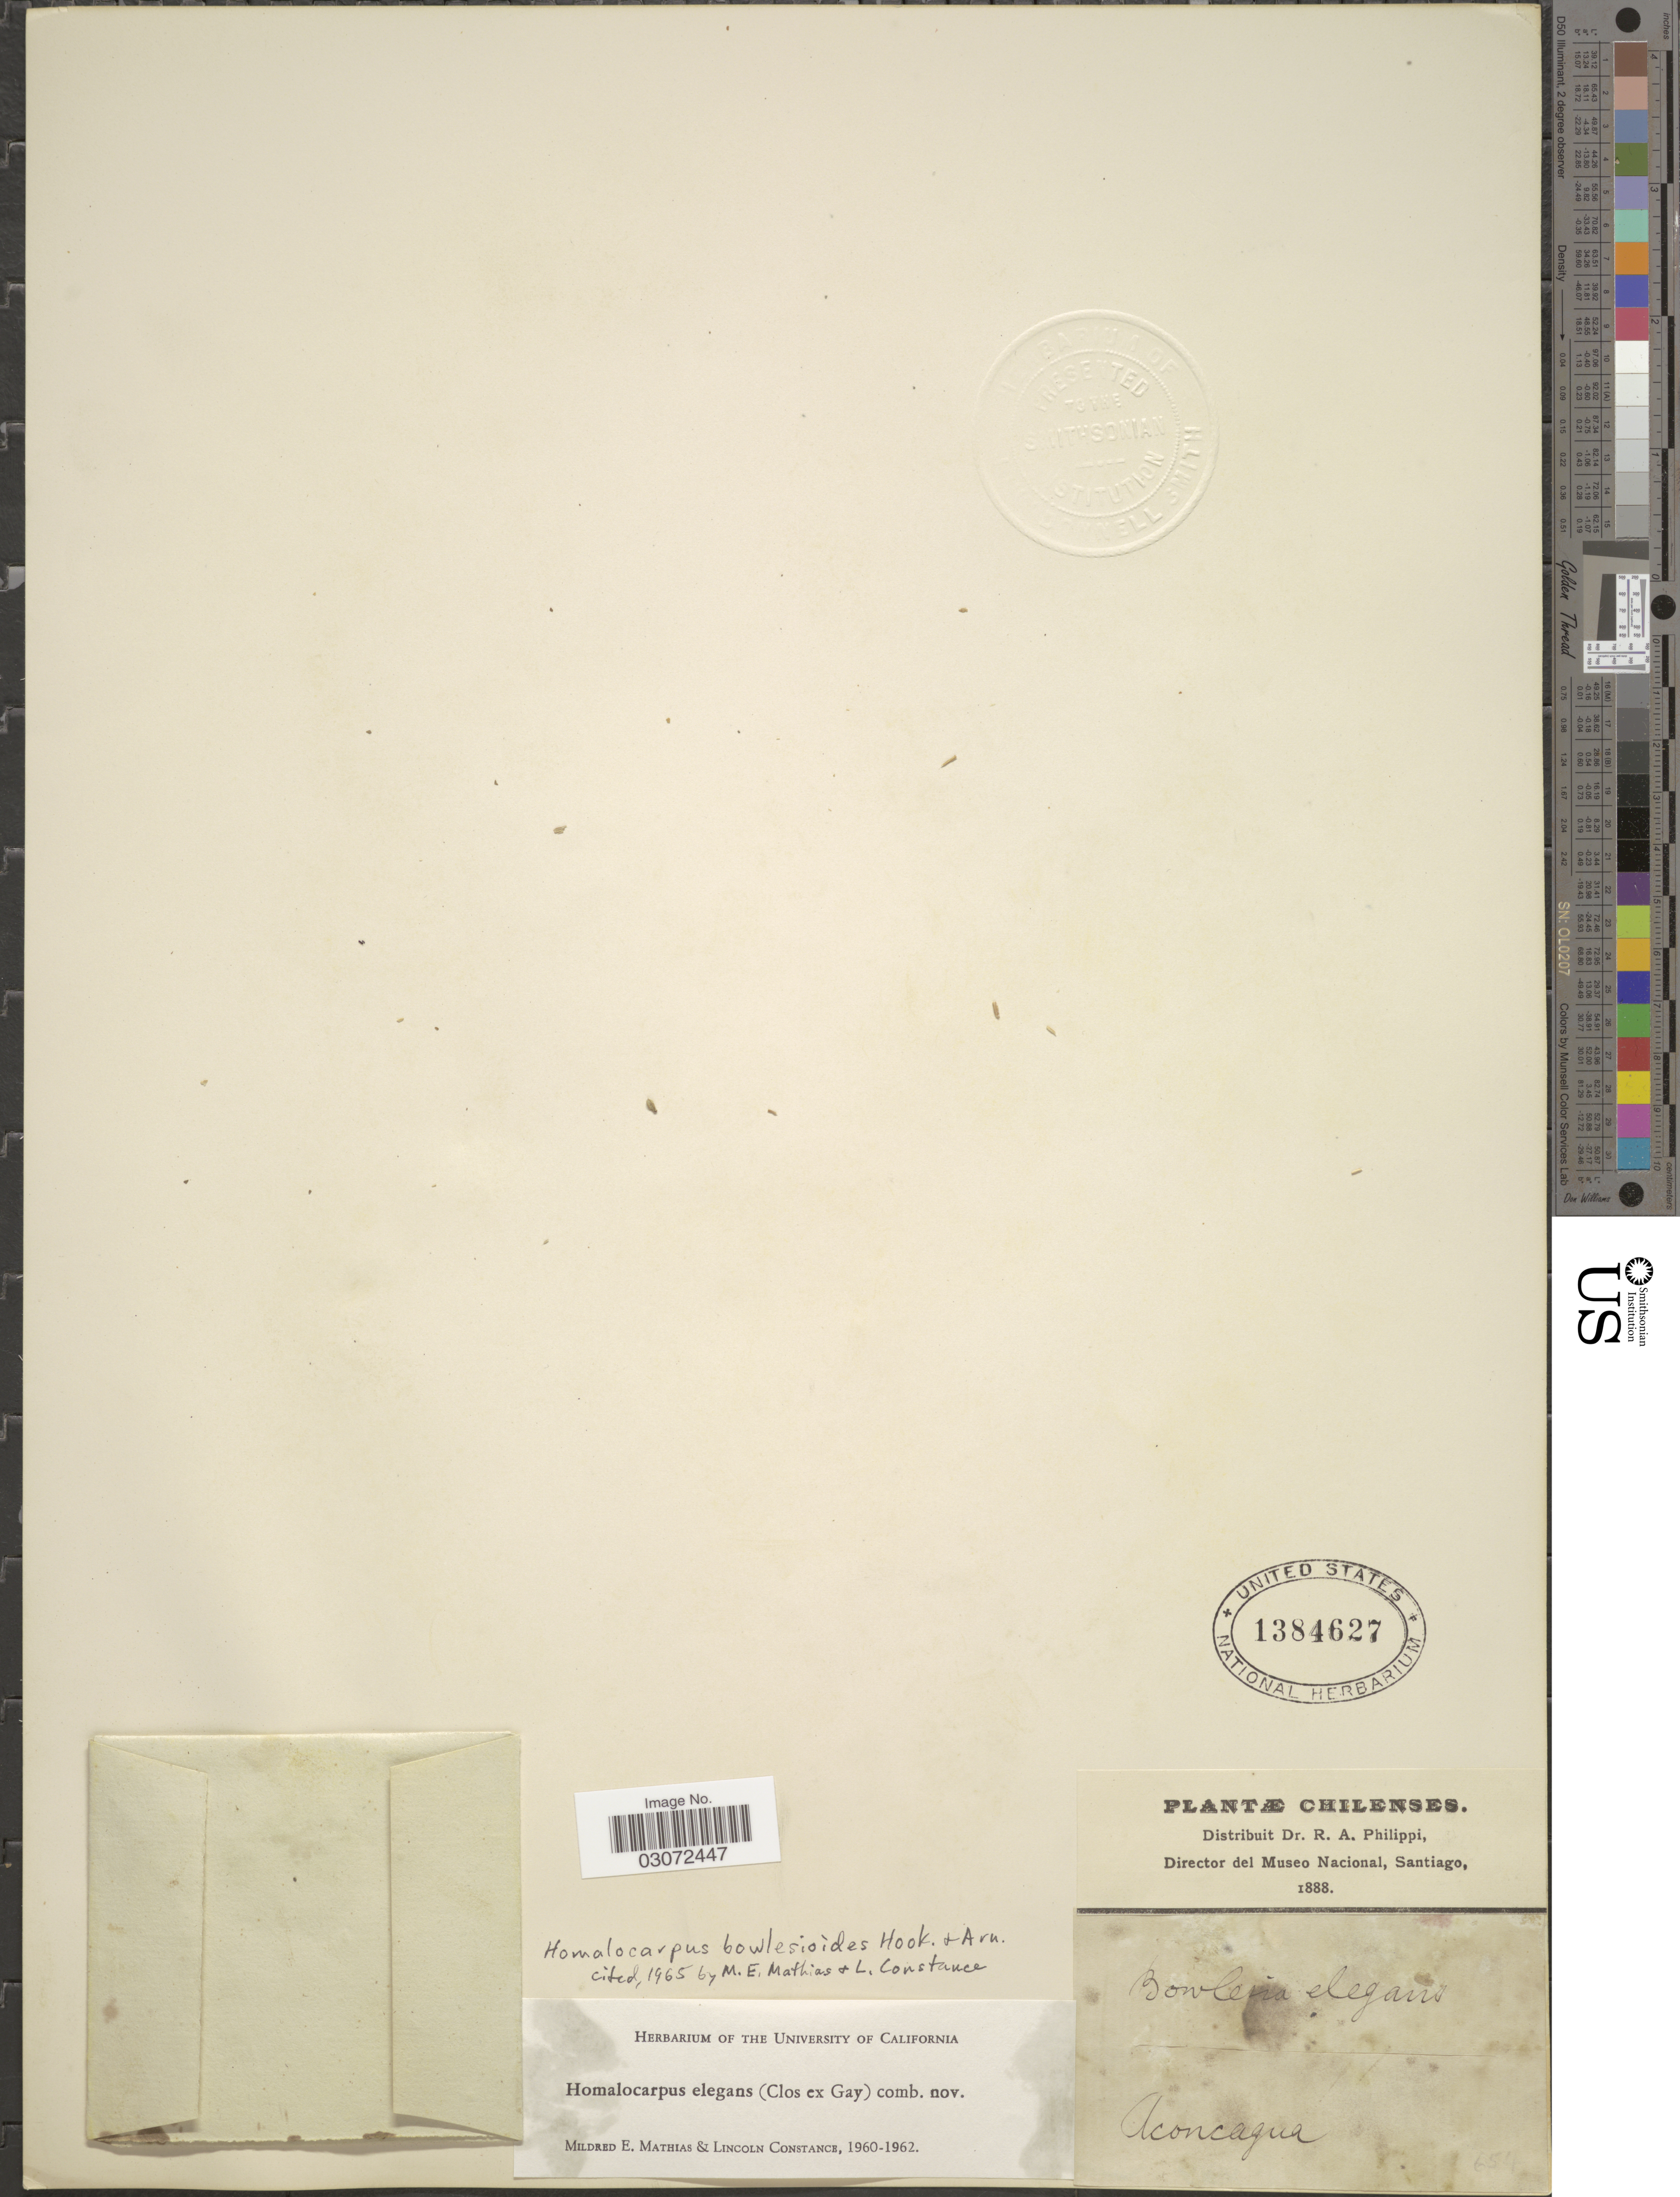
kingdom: Plantae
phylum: Tracheophyta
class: Magnoliopsida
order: Apiales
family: Apiaceae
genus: Homalocarpus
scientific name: Homalocarpus bowlesioides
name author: Hook.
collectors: ex. herb. R.A. Philippi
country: Chile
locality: Aconcagua.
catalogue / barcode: US 1384627